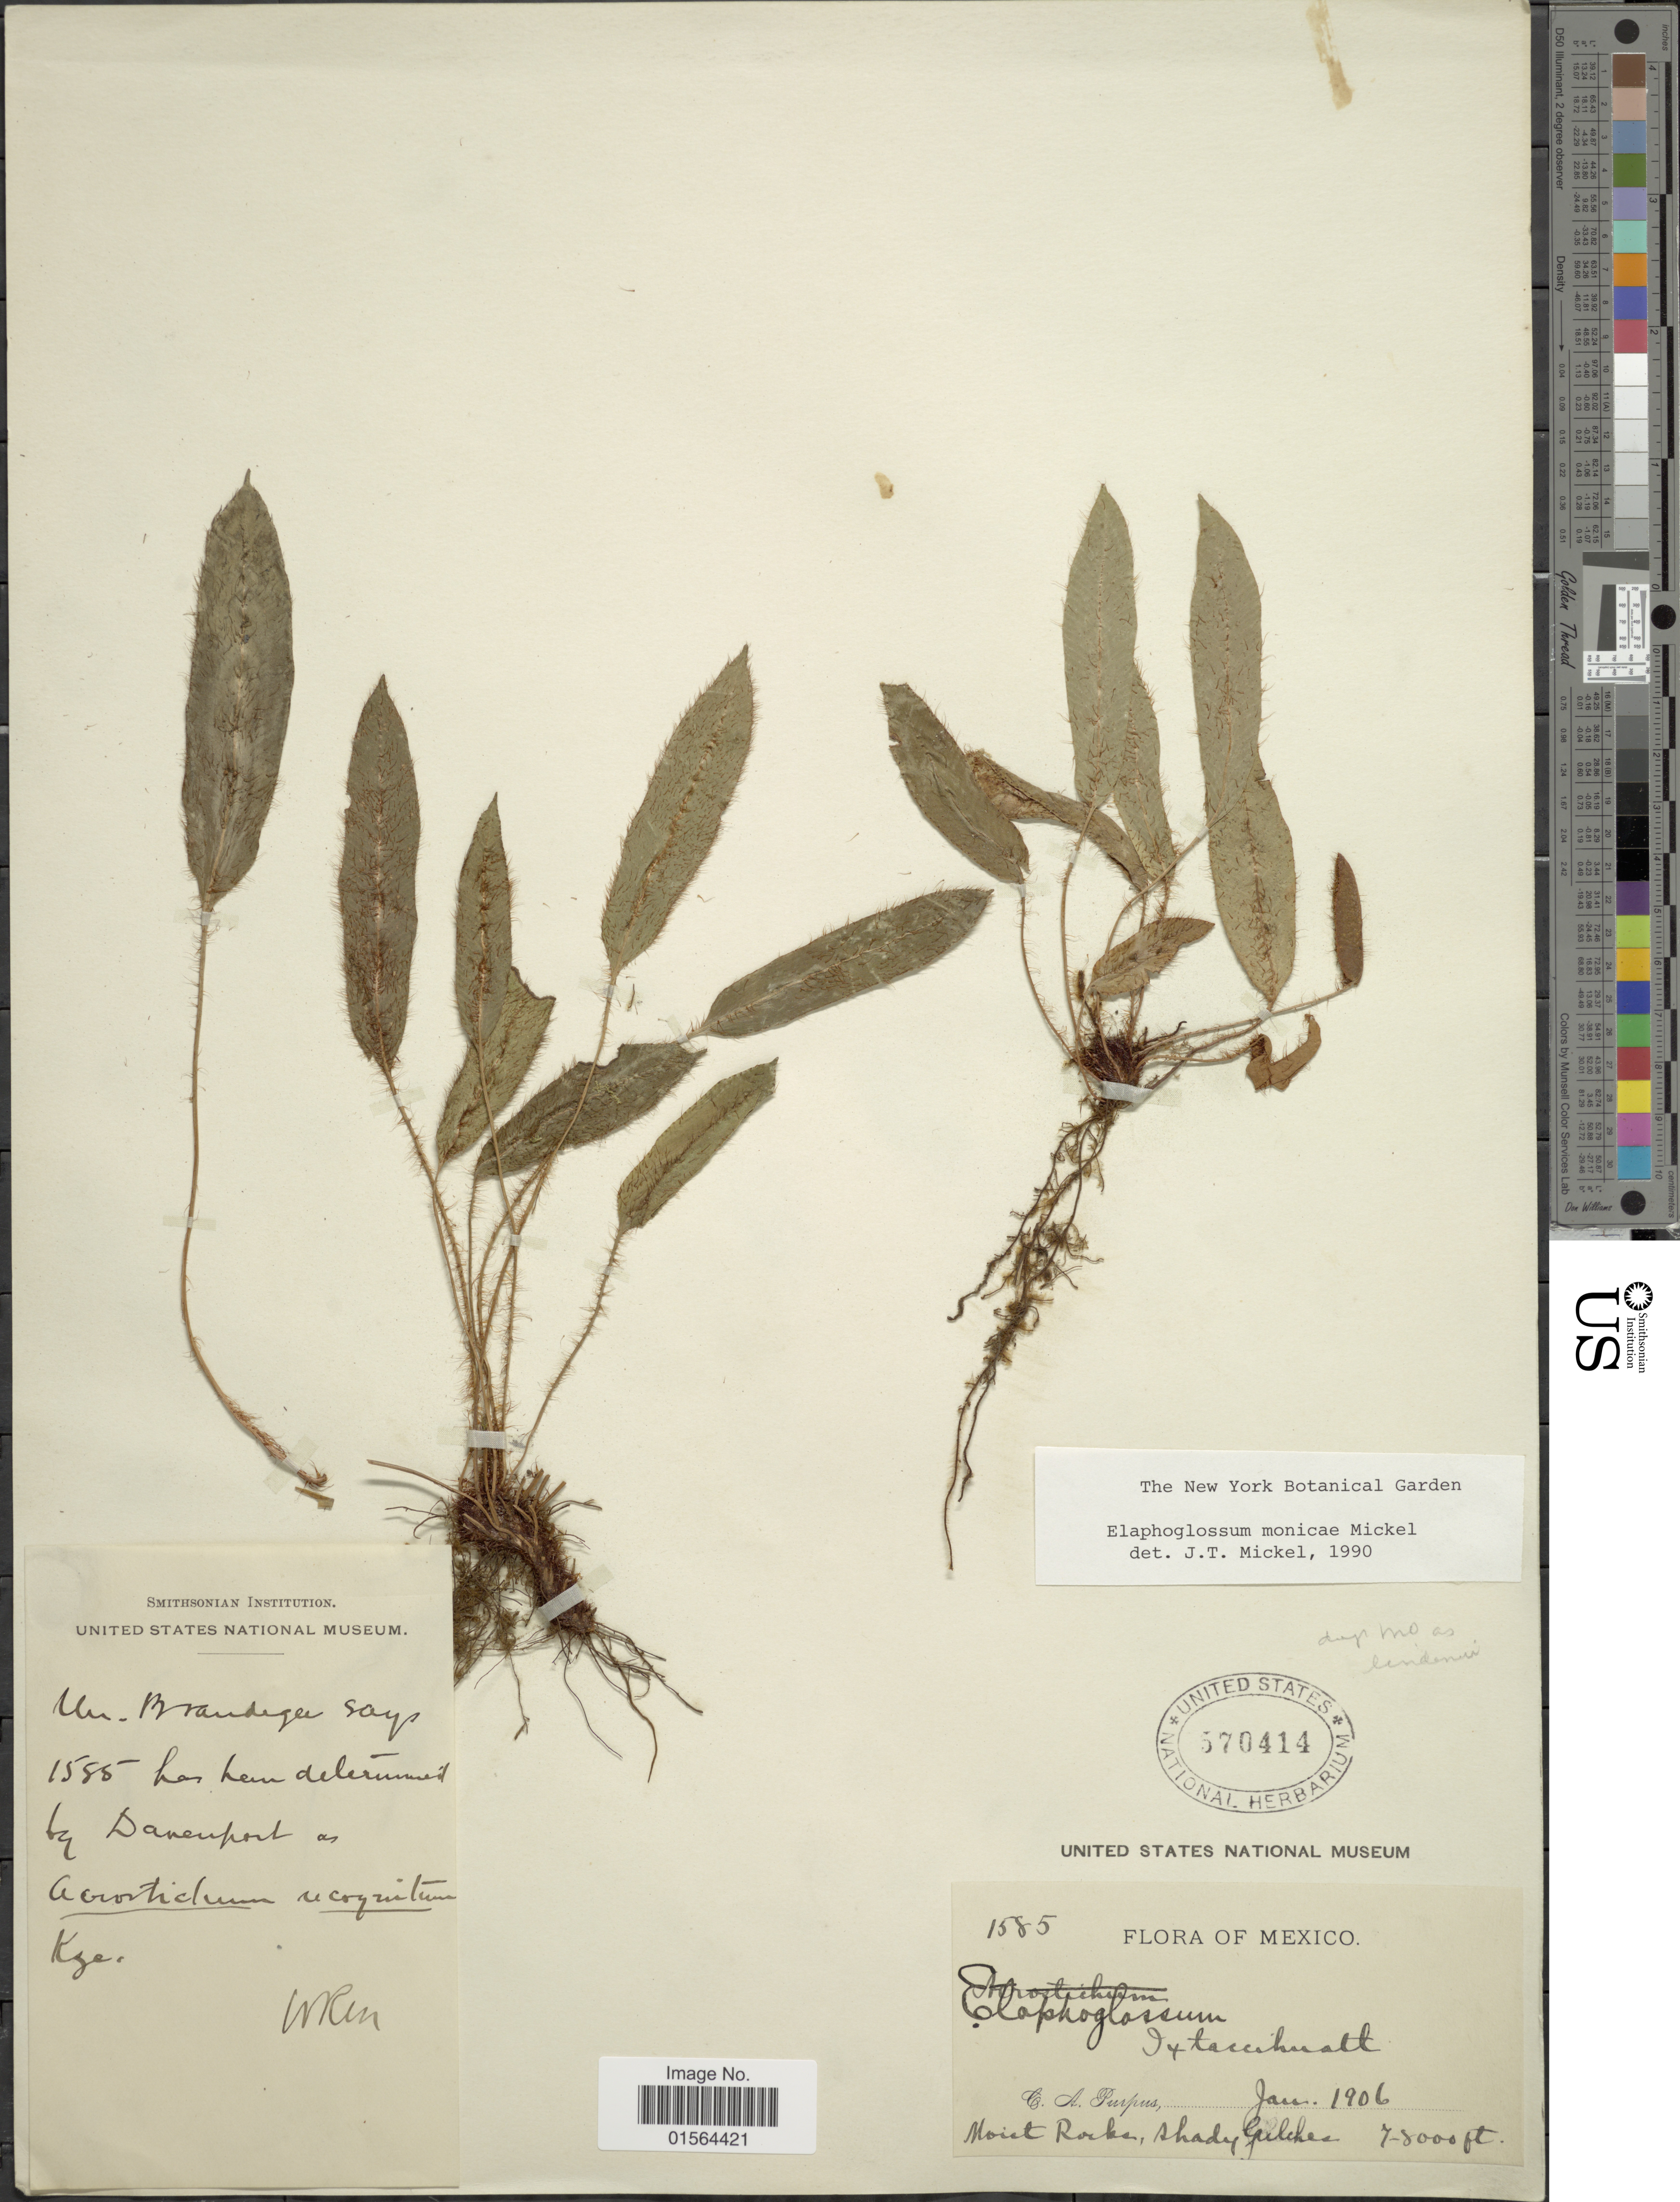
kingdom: Plantae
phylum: Tracheophyta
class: Polypodiopsida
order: Polypodiales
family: Dryopteridaceae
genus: Elaphoglossum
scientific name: Elaphoglossum monicae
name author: Mickel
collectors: C. A. Purpus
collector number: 1585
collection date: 1906-01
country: Mexico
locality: Ixtaccihuatl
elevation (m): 2134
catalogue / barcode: US 570414